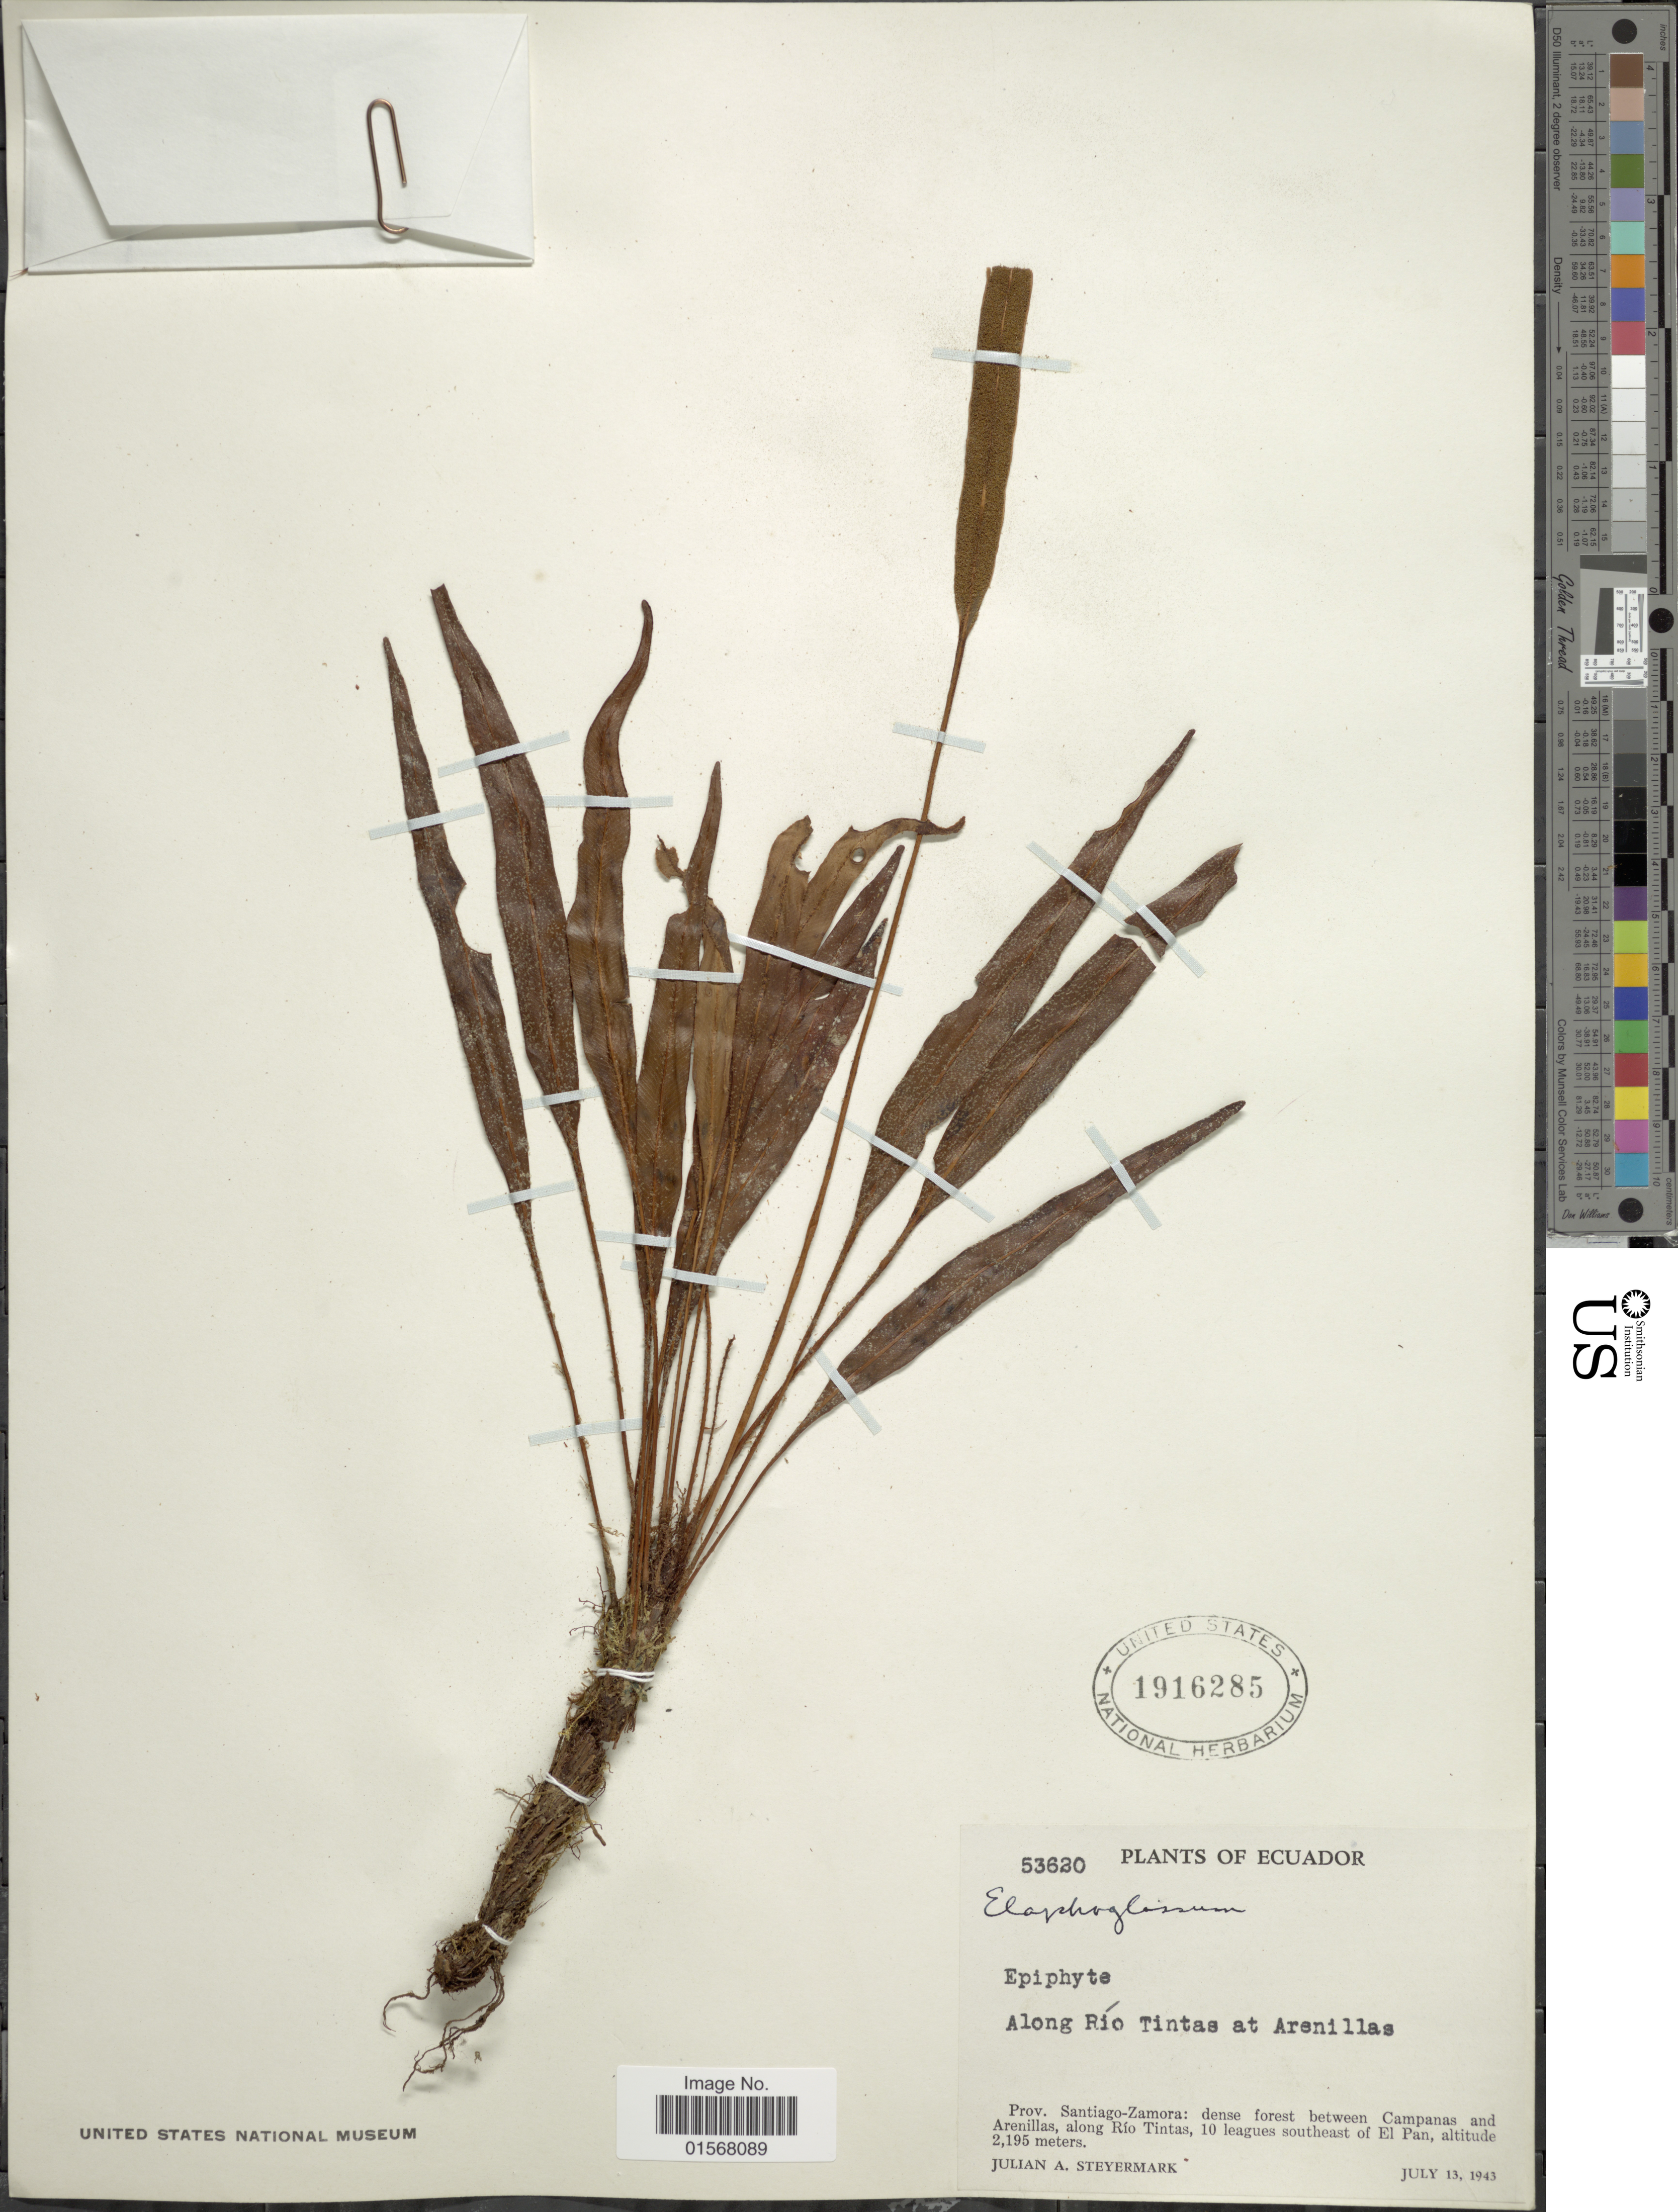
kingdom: Plantae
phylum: Tracheophyta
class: Polypodiopsida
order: Polypodiales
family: Dryopteridaceae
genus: Elaphoglossum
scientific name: Elaphoglossum sp.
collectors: J. Steyermark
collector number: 53320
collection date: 1943-07-23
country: Ecuador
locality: Prov. Santiago-Zamora: dense forest between Campanas and Arenillas, along Rio Tintas, 10 leagues southeast of El Pan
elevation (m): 2195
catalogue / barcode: US 1916285